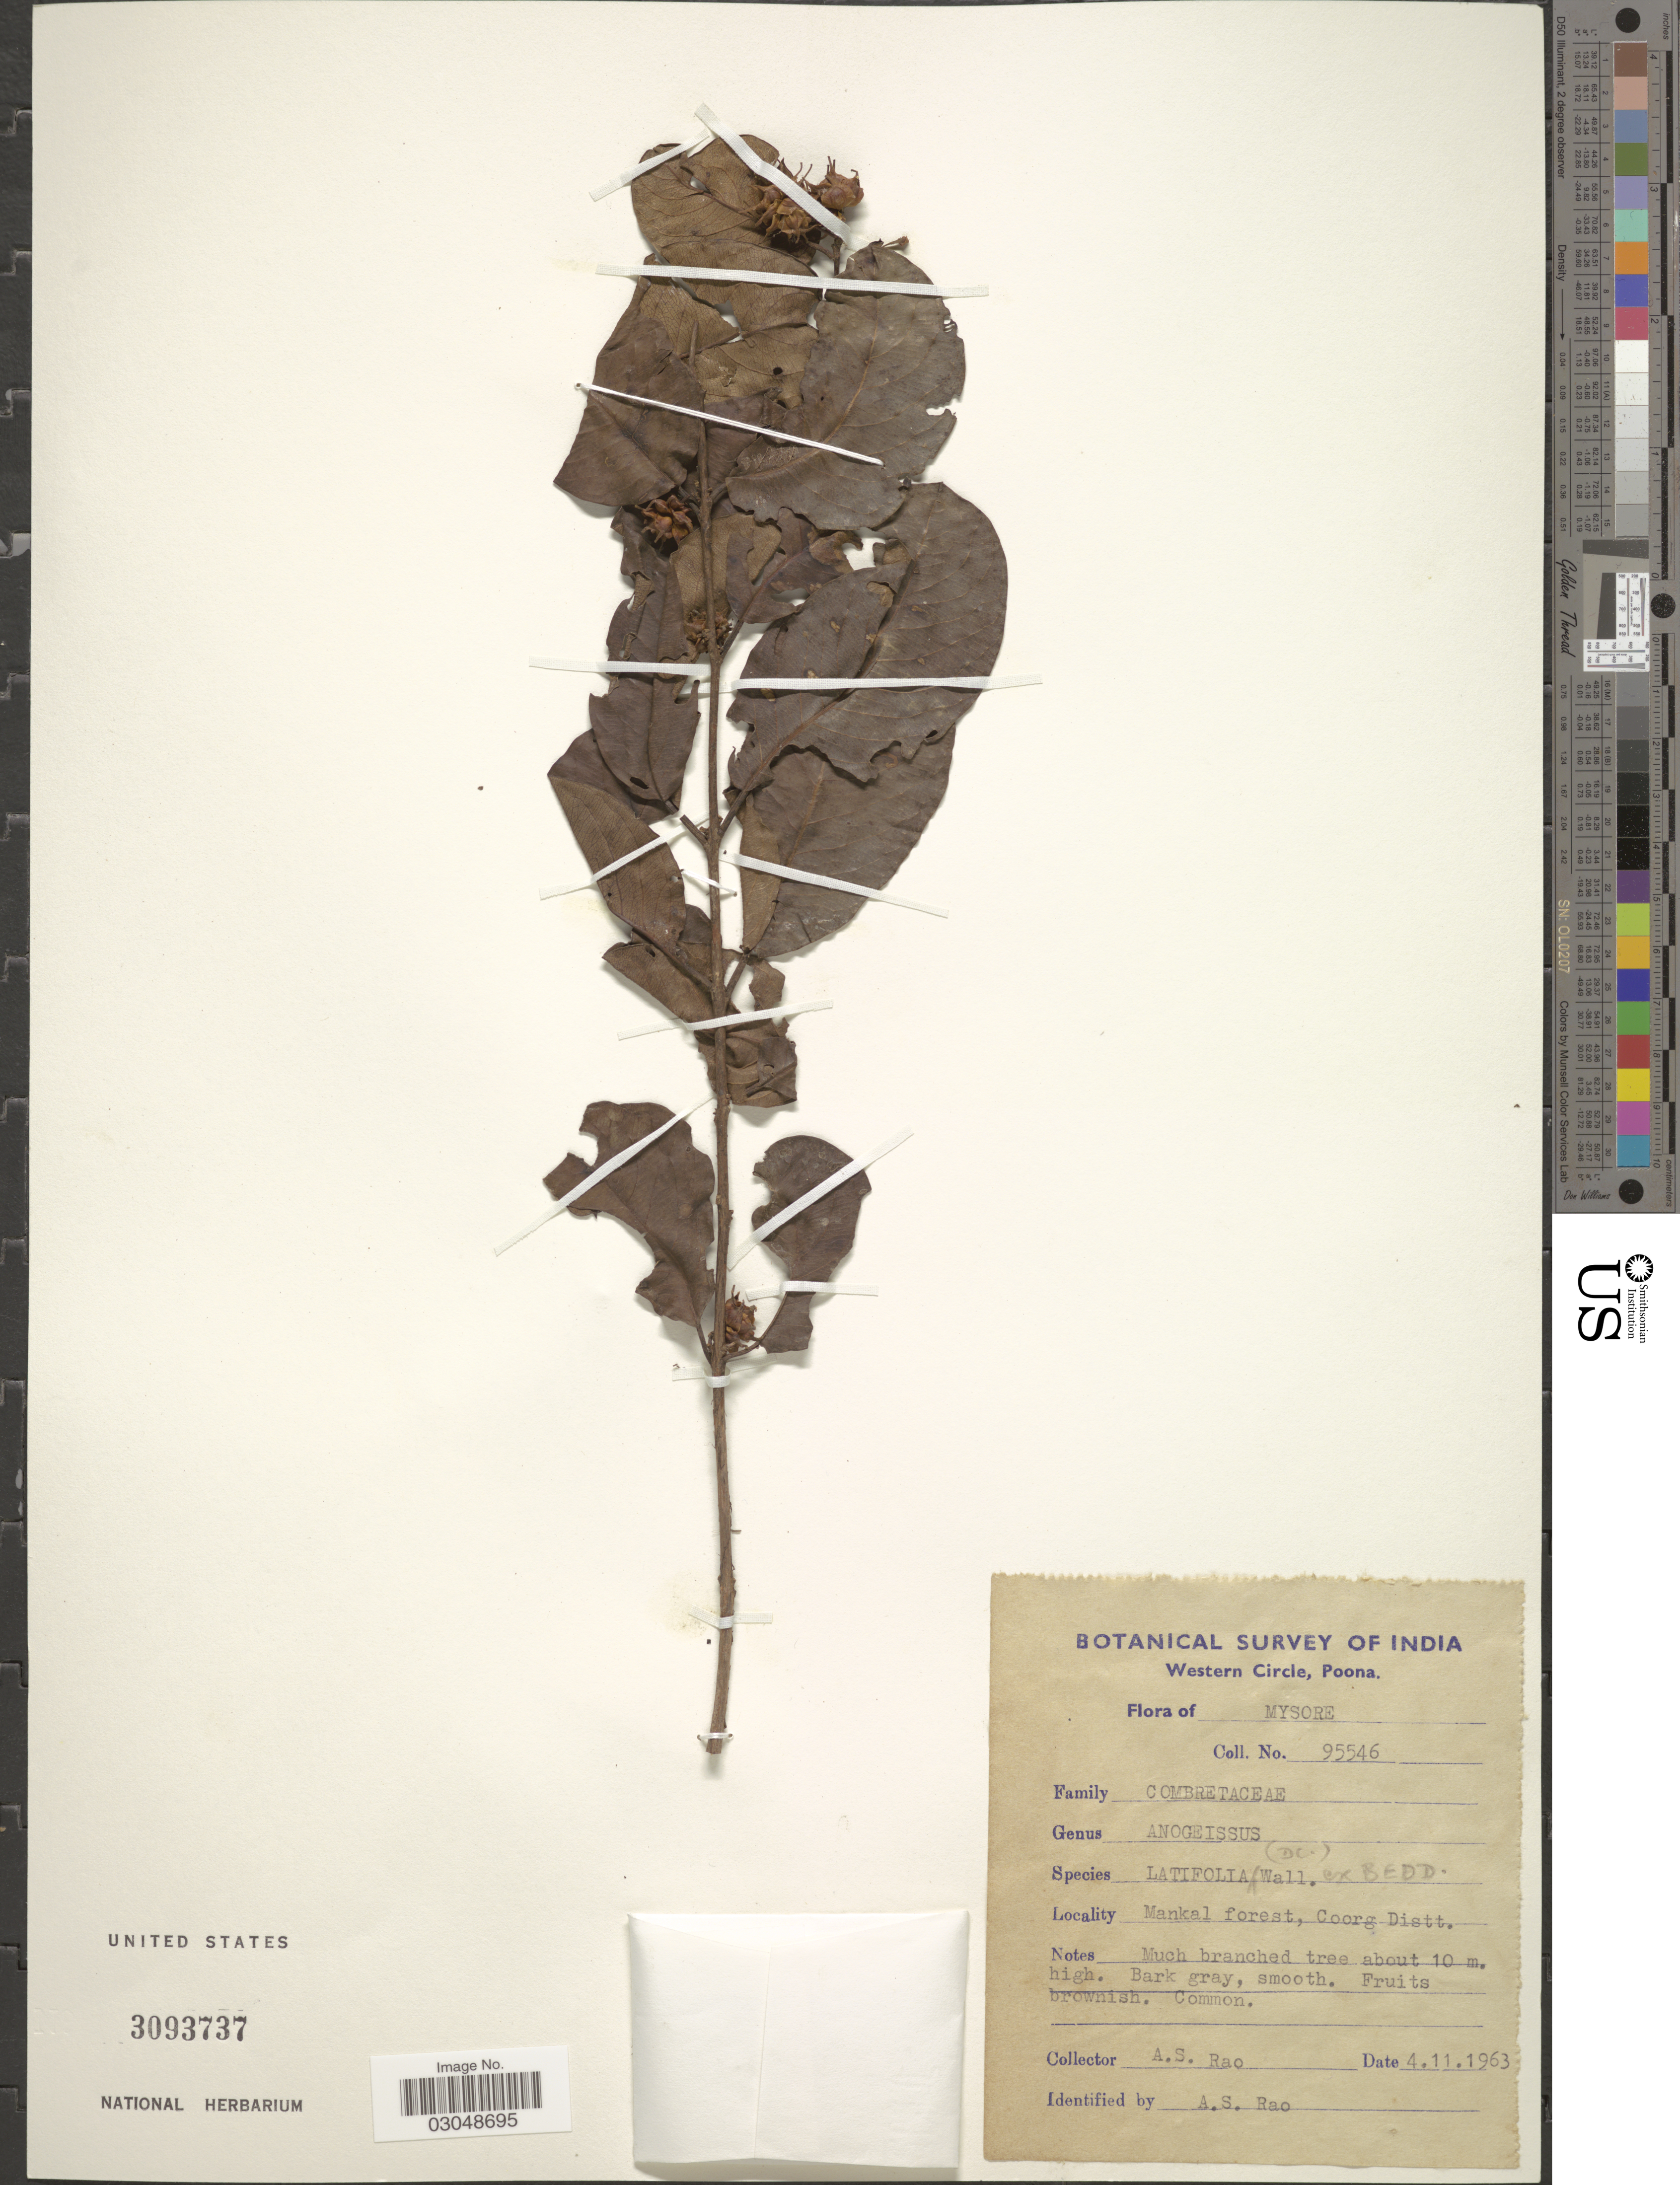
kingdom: Plantae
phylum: Tracheophyta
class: Magnoliopsida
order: Myrtales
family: Combretaceae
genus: Anogeissus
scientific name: Anogeissus latifolia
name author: (Roxb. ex DC.) Wall. ex Guill. & Perr.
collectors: A. S. Rao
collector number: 95546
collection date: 1963-11-04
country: India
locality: Western Circle, Poona. Mysore. Mankal forest, Coorg Distt.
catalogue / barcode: US 3093737